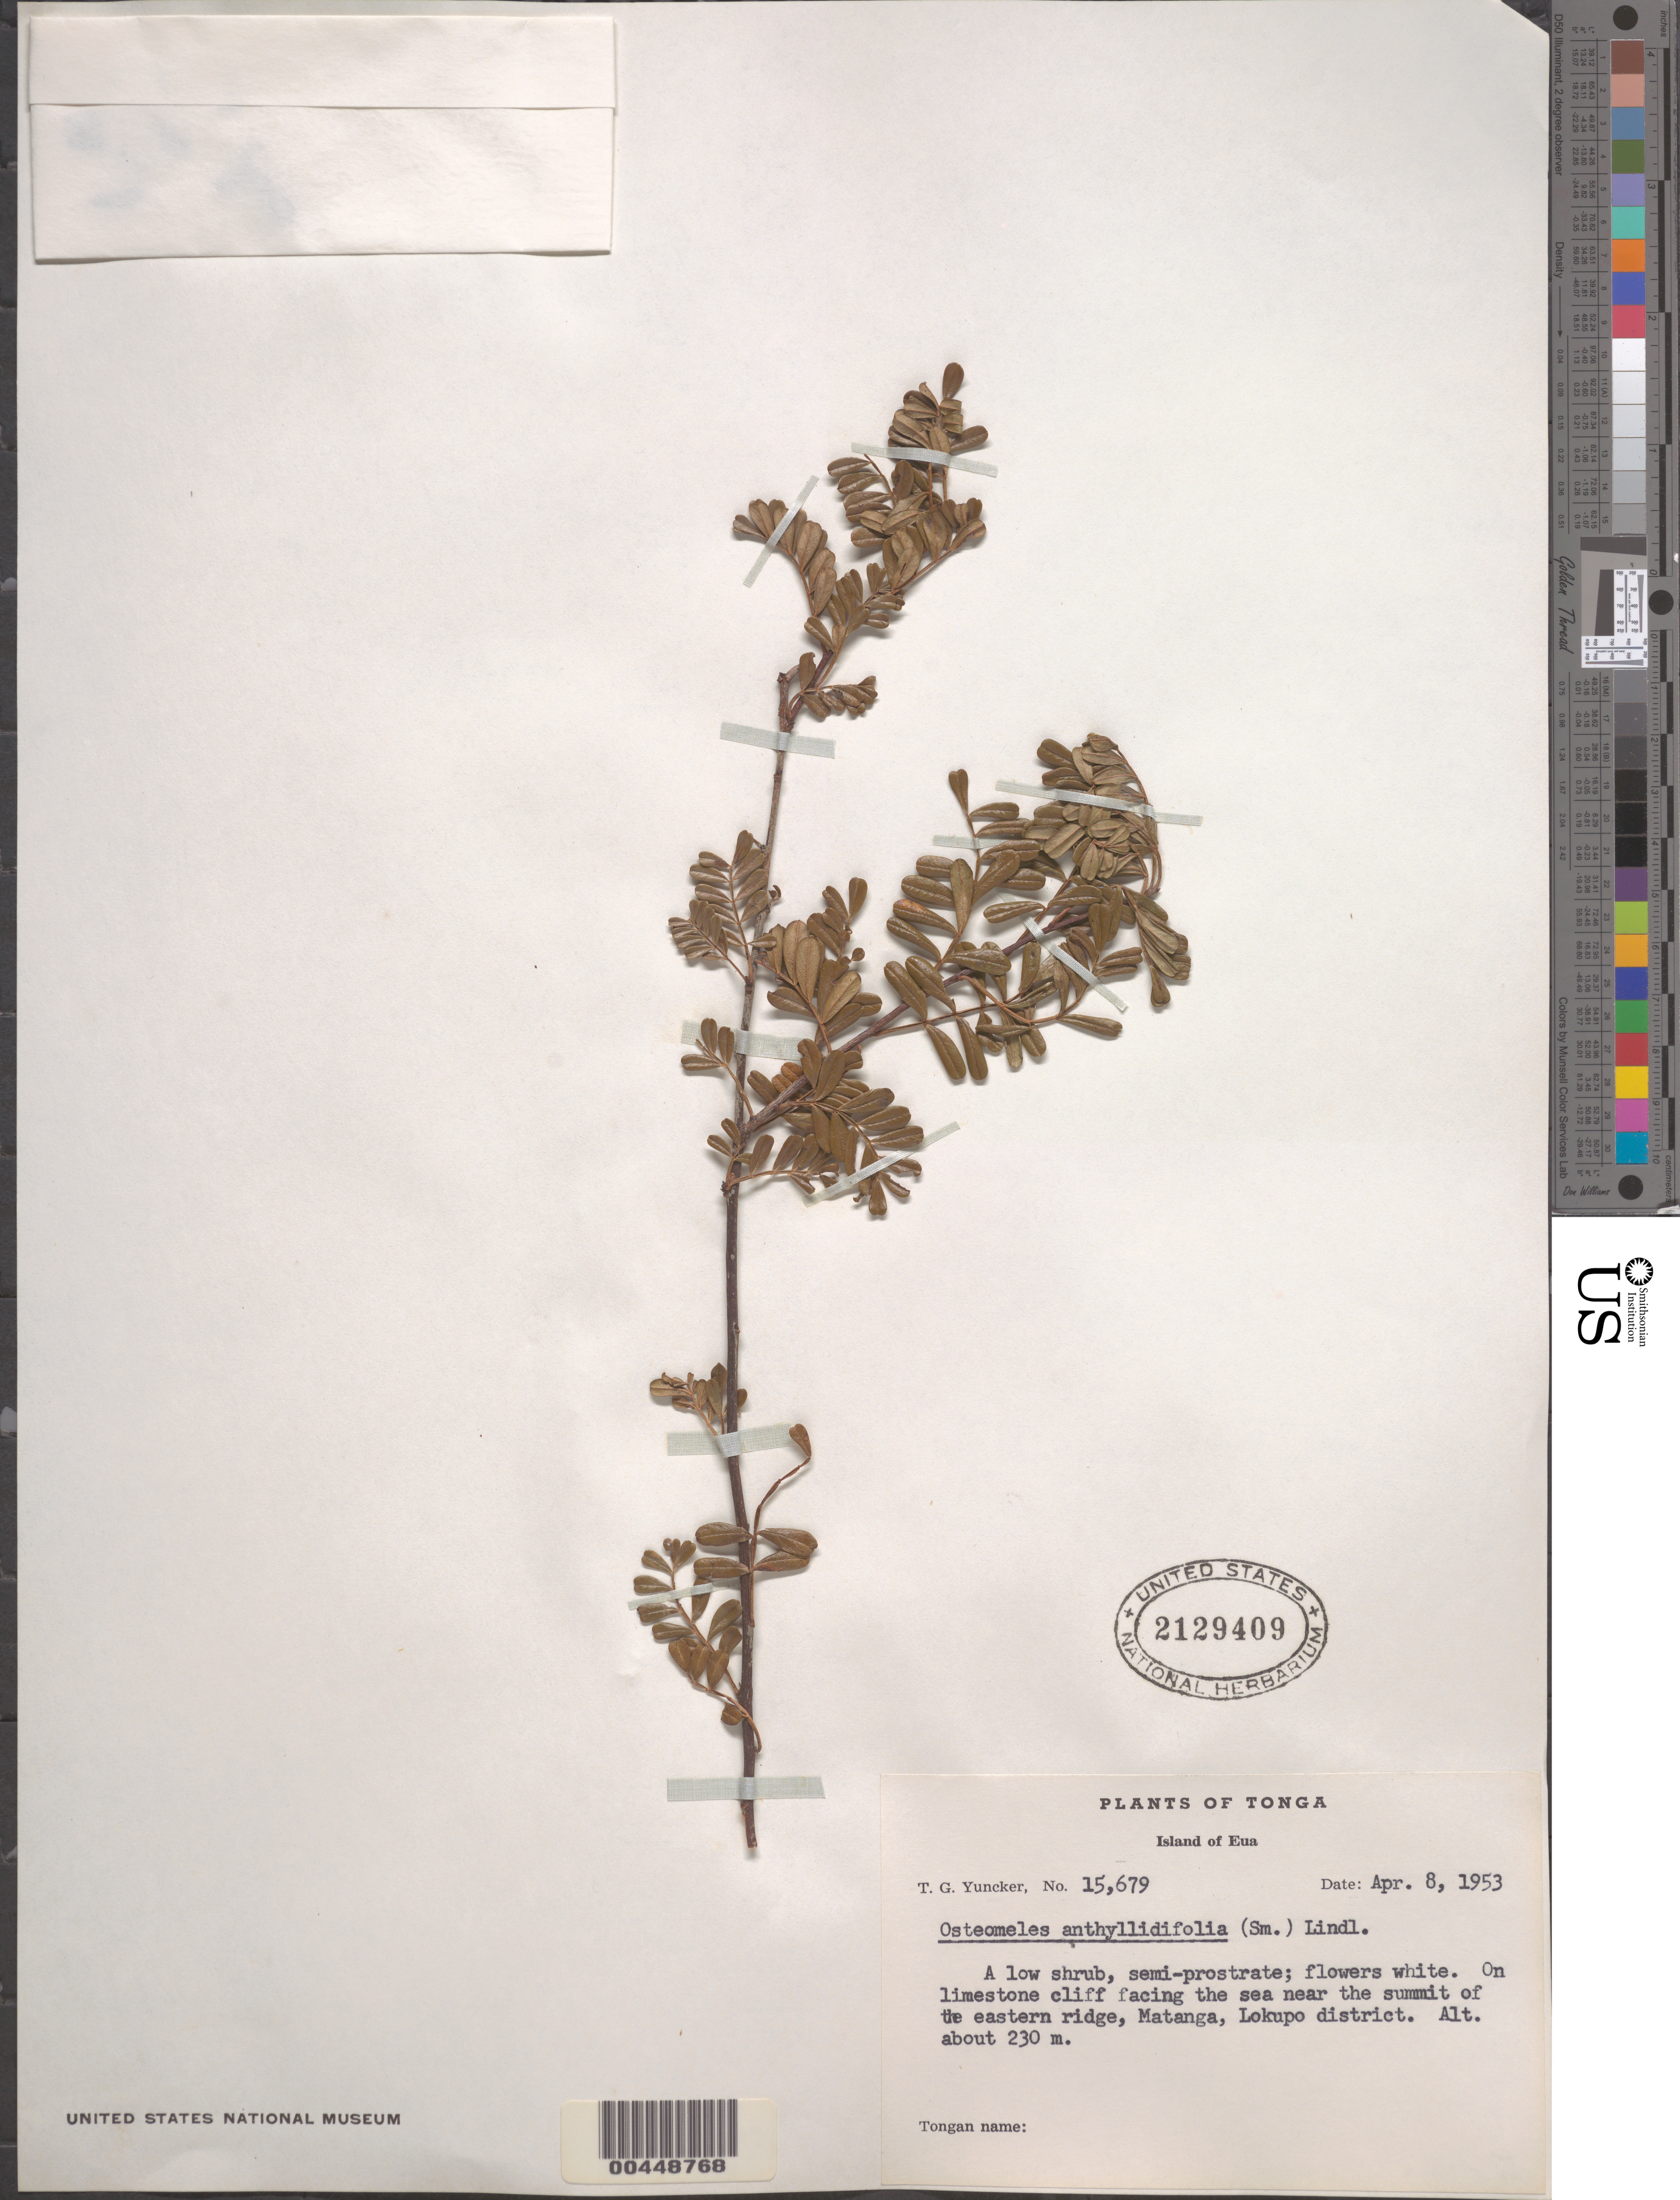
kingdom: Plantae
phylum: Tracheophyta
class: Magnoliopsida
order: Rosales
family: Rosaceae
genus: Osteomeles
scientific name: Osteomeles anthyllidifolia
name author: (Small) Lindl.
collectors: T. G. Yuncker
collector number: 15679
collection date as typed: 08 Apr 1953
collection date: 1953-04-08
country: Tonga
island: Eua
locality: Matanga, Lokupo Dist.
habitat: Limestone cliff facing sea near summit of eastern ridge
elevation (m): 230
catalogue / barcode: US 2129409